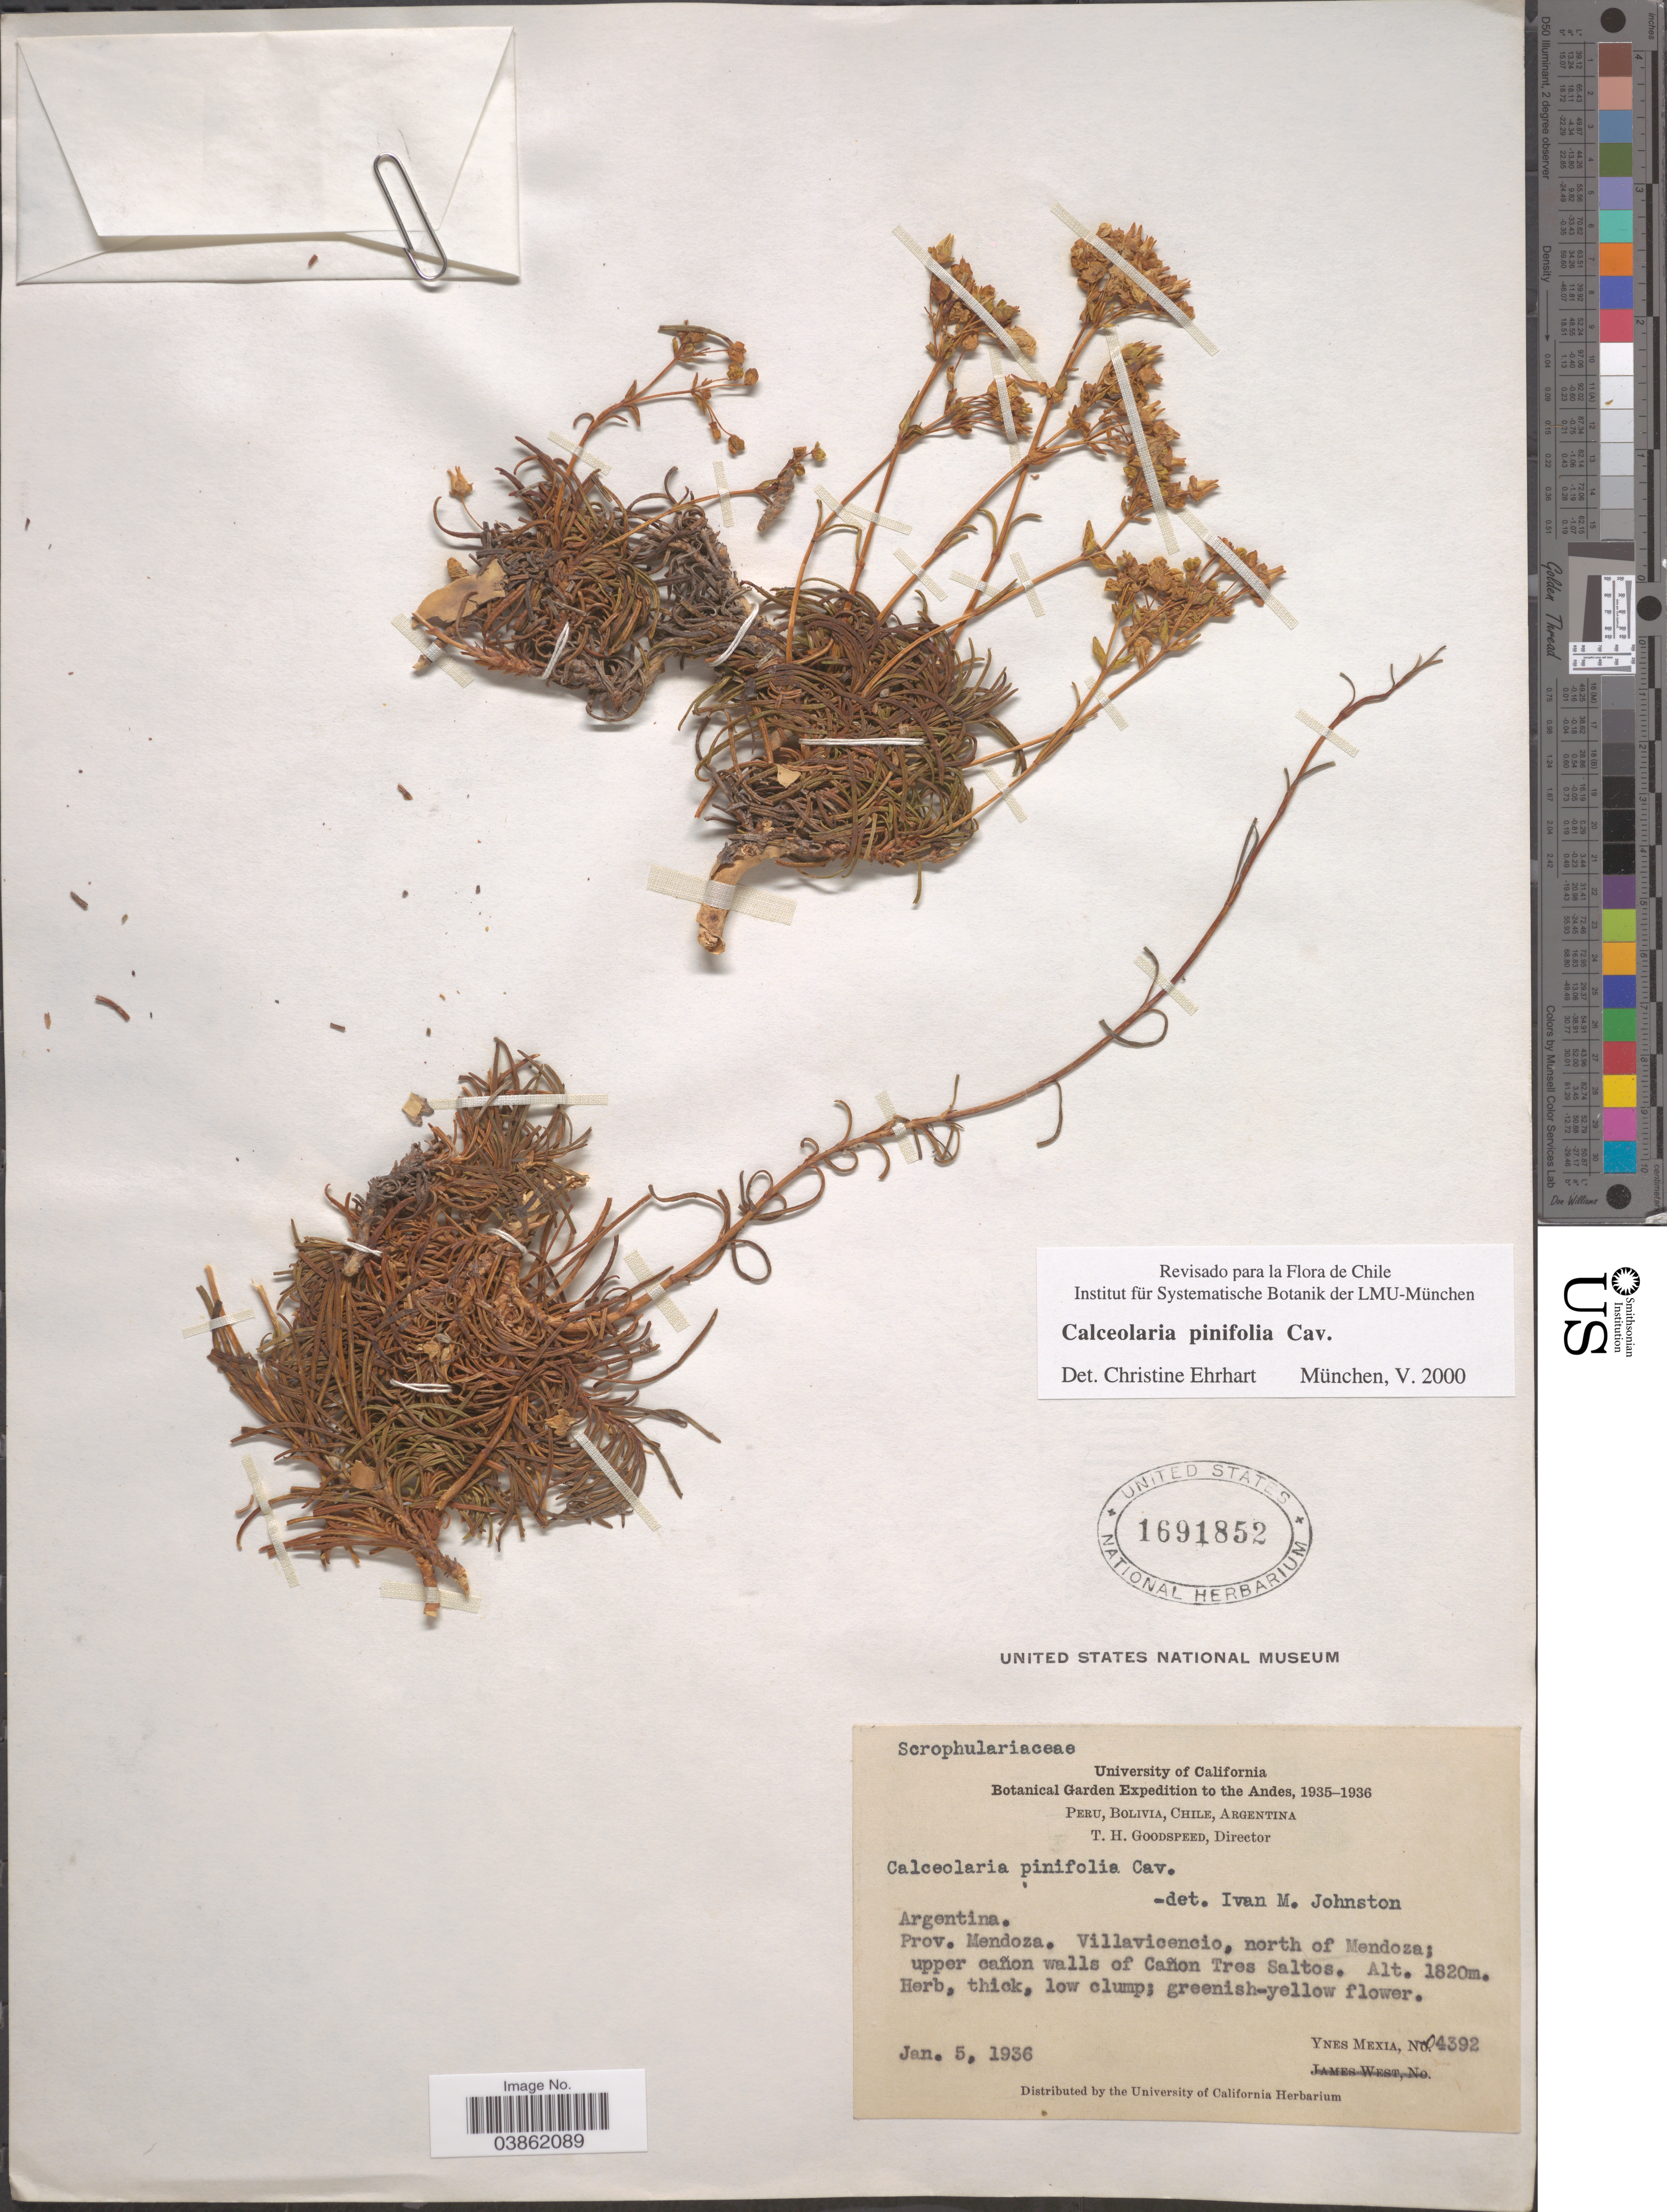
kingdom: Plantae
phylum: Tracheophyta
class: Magnoliopsida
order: Lamiales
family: Calceolariaceae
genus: Calceolaria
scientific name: Calceolaria pinifolia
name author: Cav.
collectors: Y. Mexia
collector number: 04392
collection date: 1936-01-05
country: Argentina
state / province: Mendoza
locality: Villavicencio, north of Mendoza; upper cañon walls of Cañon Tres Saltos.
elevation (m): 1820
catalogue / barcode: US 1691852